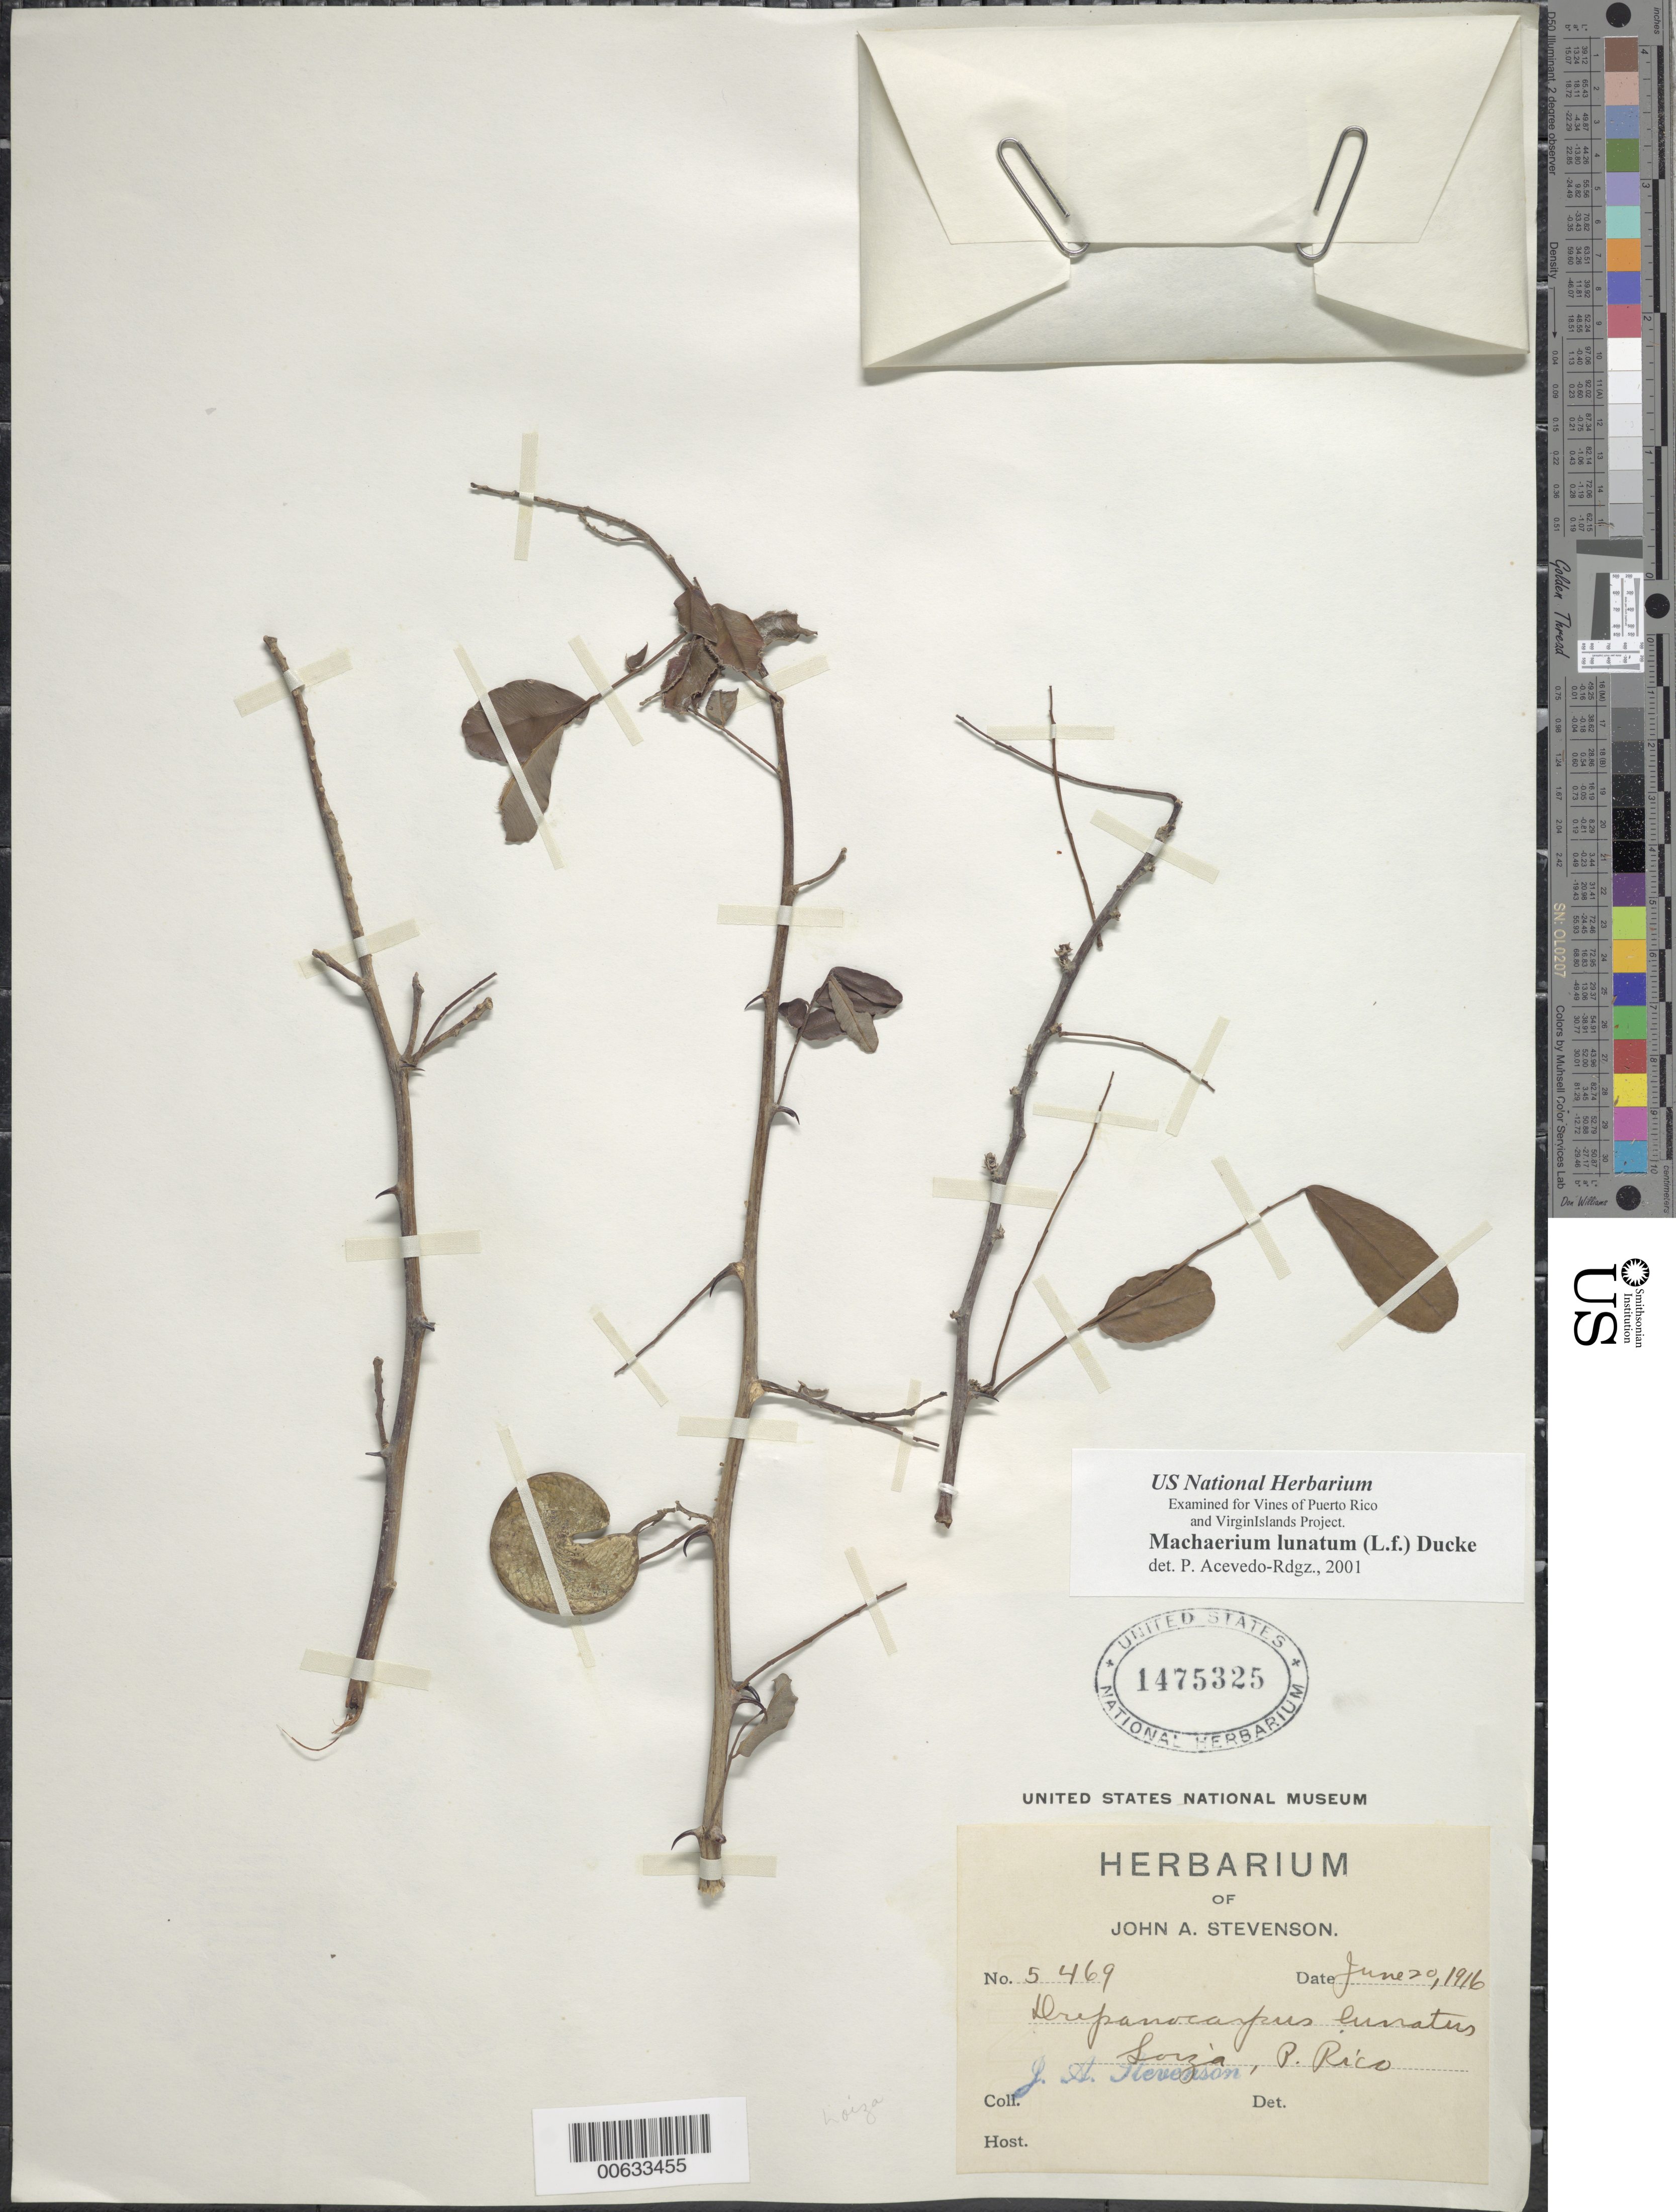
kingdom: Plantae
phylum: Tracheophyta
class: Magnoliopsida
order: Fabales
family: Fabaceae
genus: Machaerium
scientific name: Machaerium lunatum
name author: (L. f.) Ducke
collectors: J. Stevenson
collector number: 5469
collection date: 1916-06-20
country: Puerto Rico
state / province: Loíza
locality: Loiza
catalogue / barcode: US 1475325